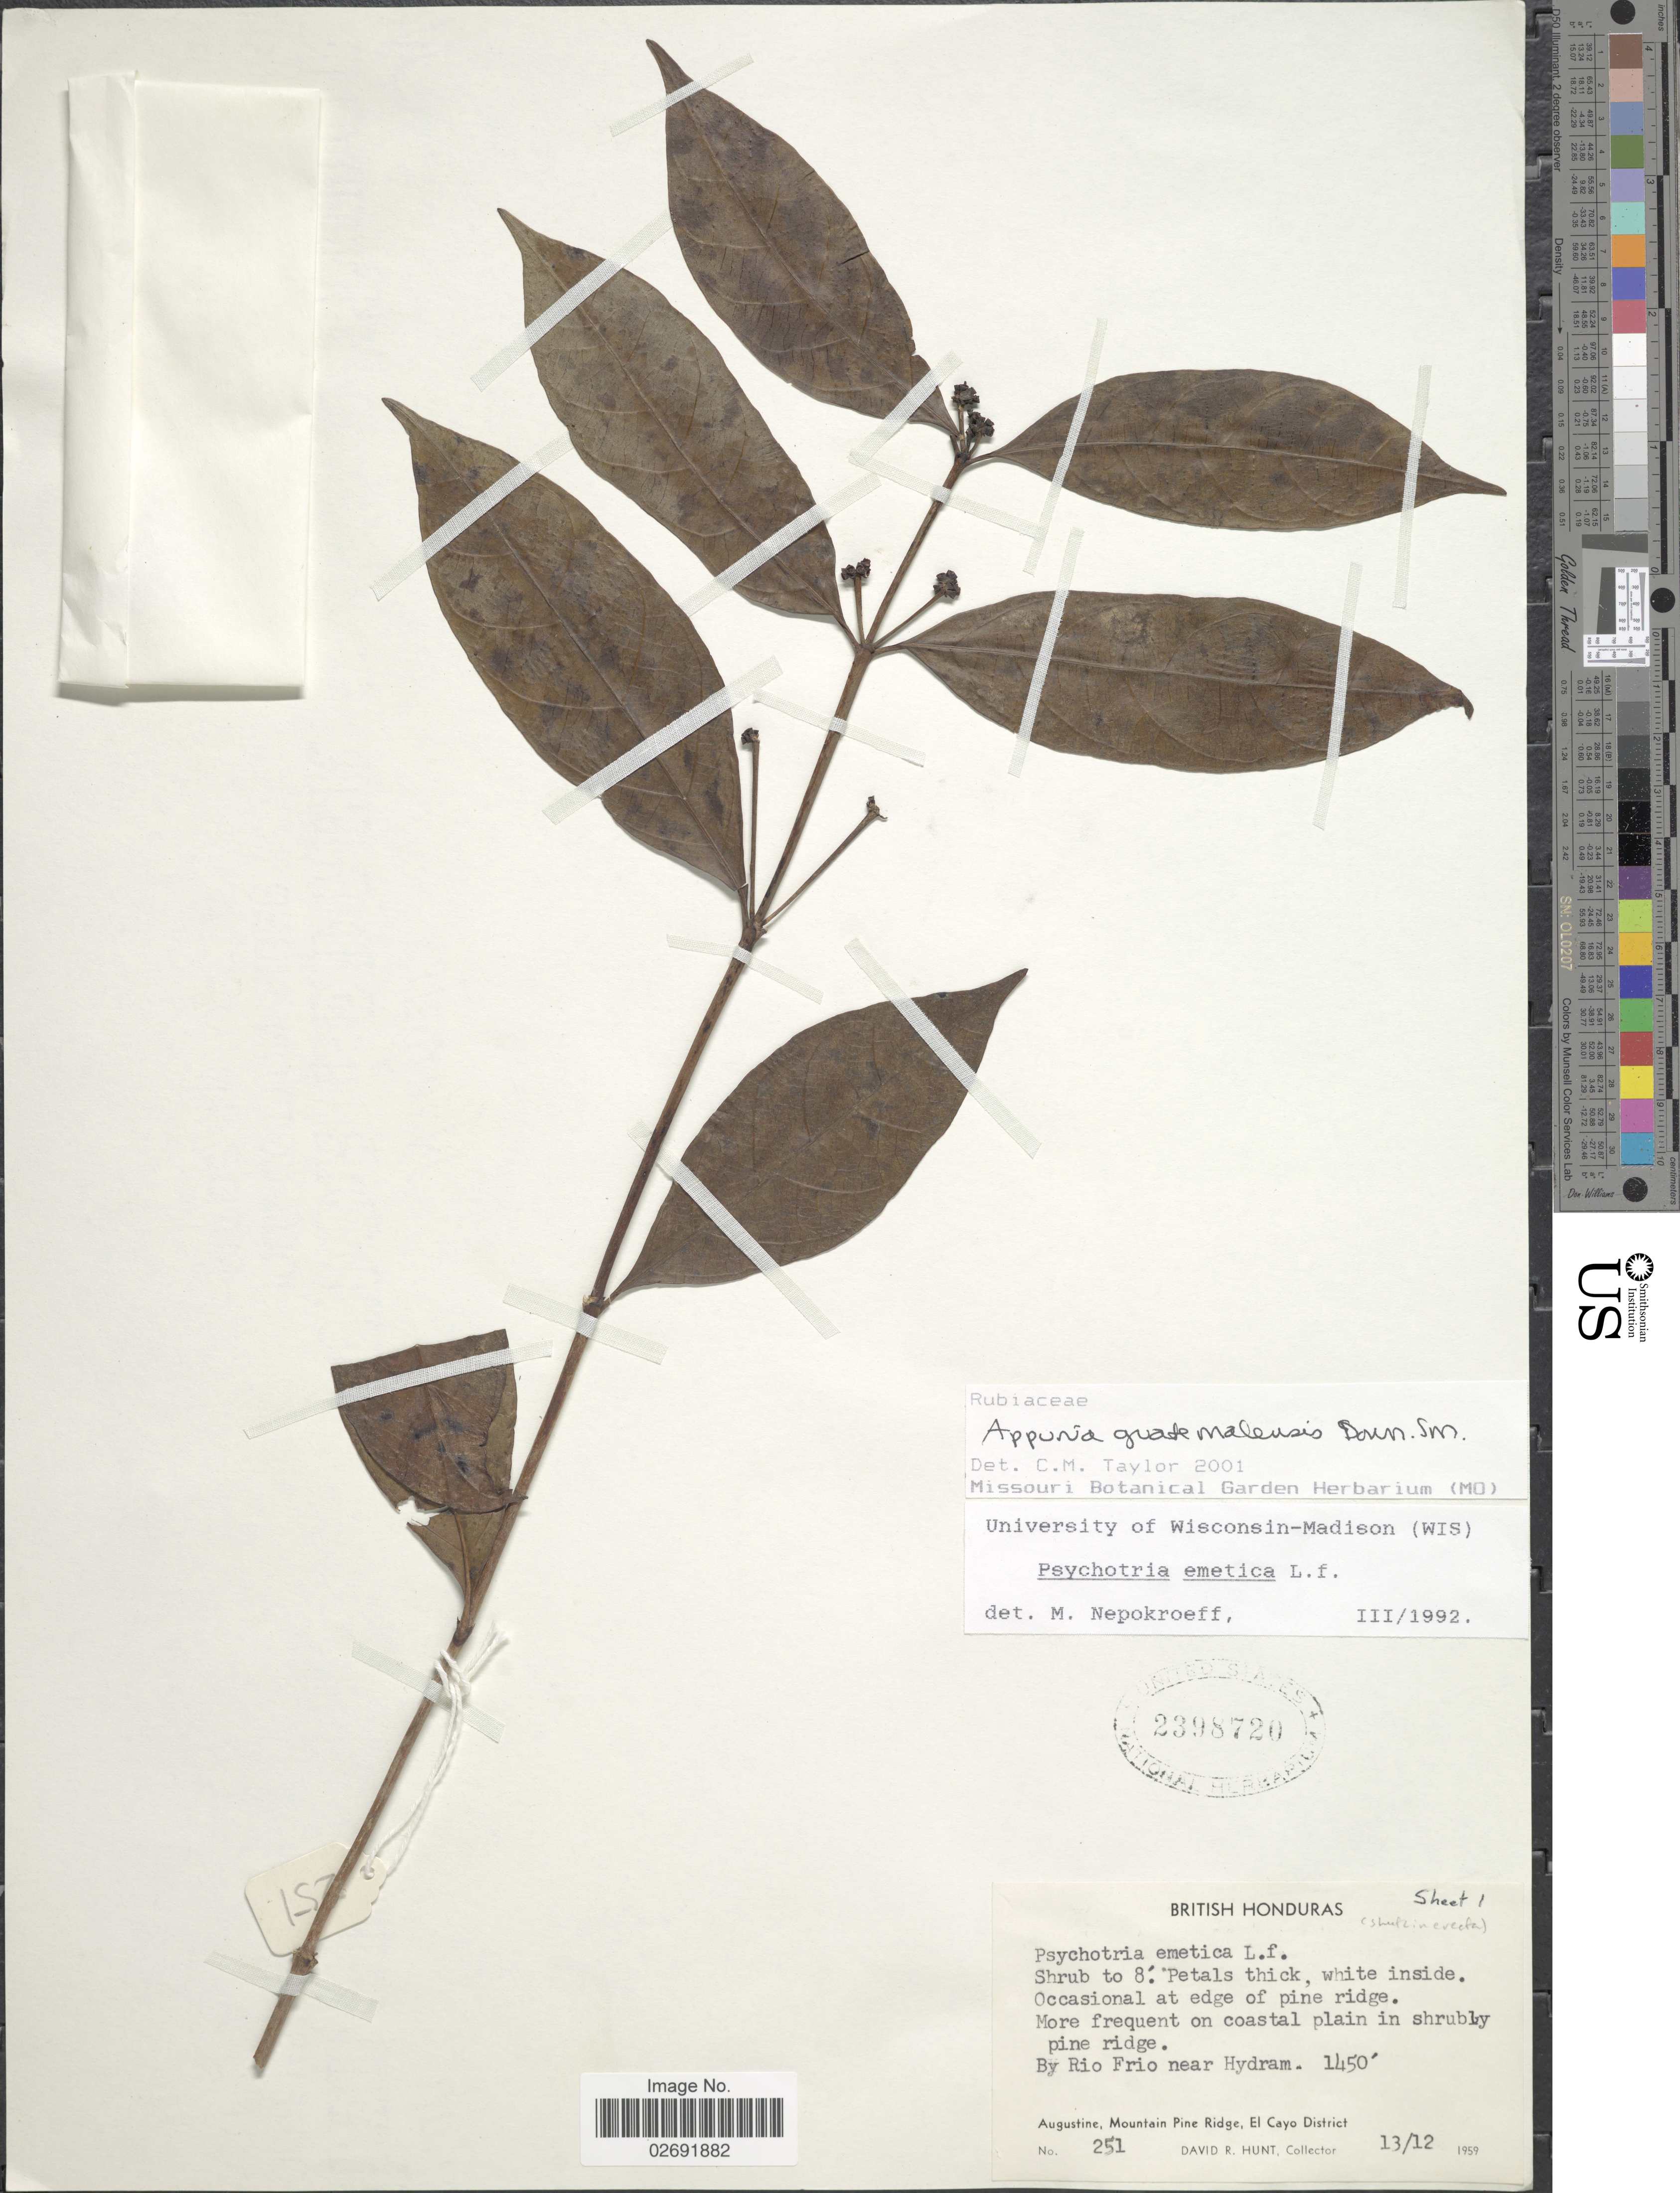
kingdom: Plantae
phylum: Tracheophyta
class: Magnoliopsida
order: Gentianales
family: Rubiaceae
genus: Appunia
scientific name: Appunia guatemalensis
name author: Donn. Sm.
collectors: D. R. Hunt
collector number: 251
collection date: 1959-12-13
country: Belize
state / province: Cayo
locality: Occasional at edge of pine ridge, By Rio Frio near Hydam, Augustine, Mountain Pine Ridge, El Cayo District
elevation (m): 442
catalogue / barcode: US 2398720